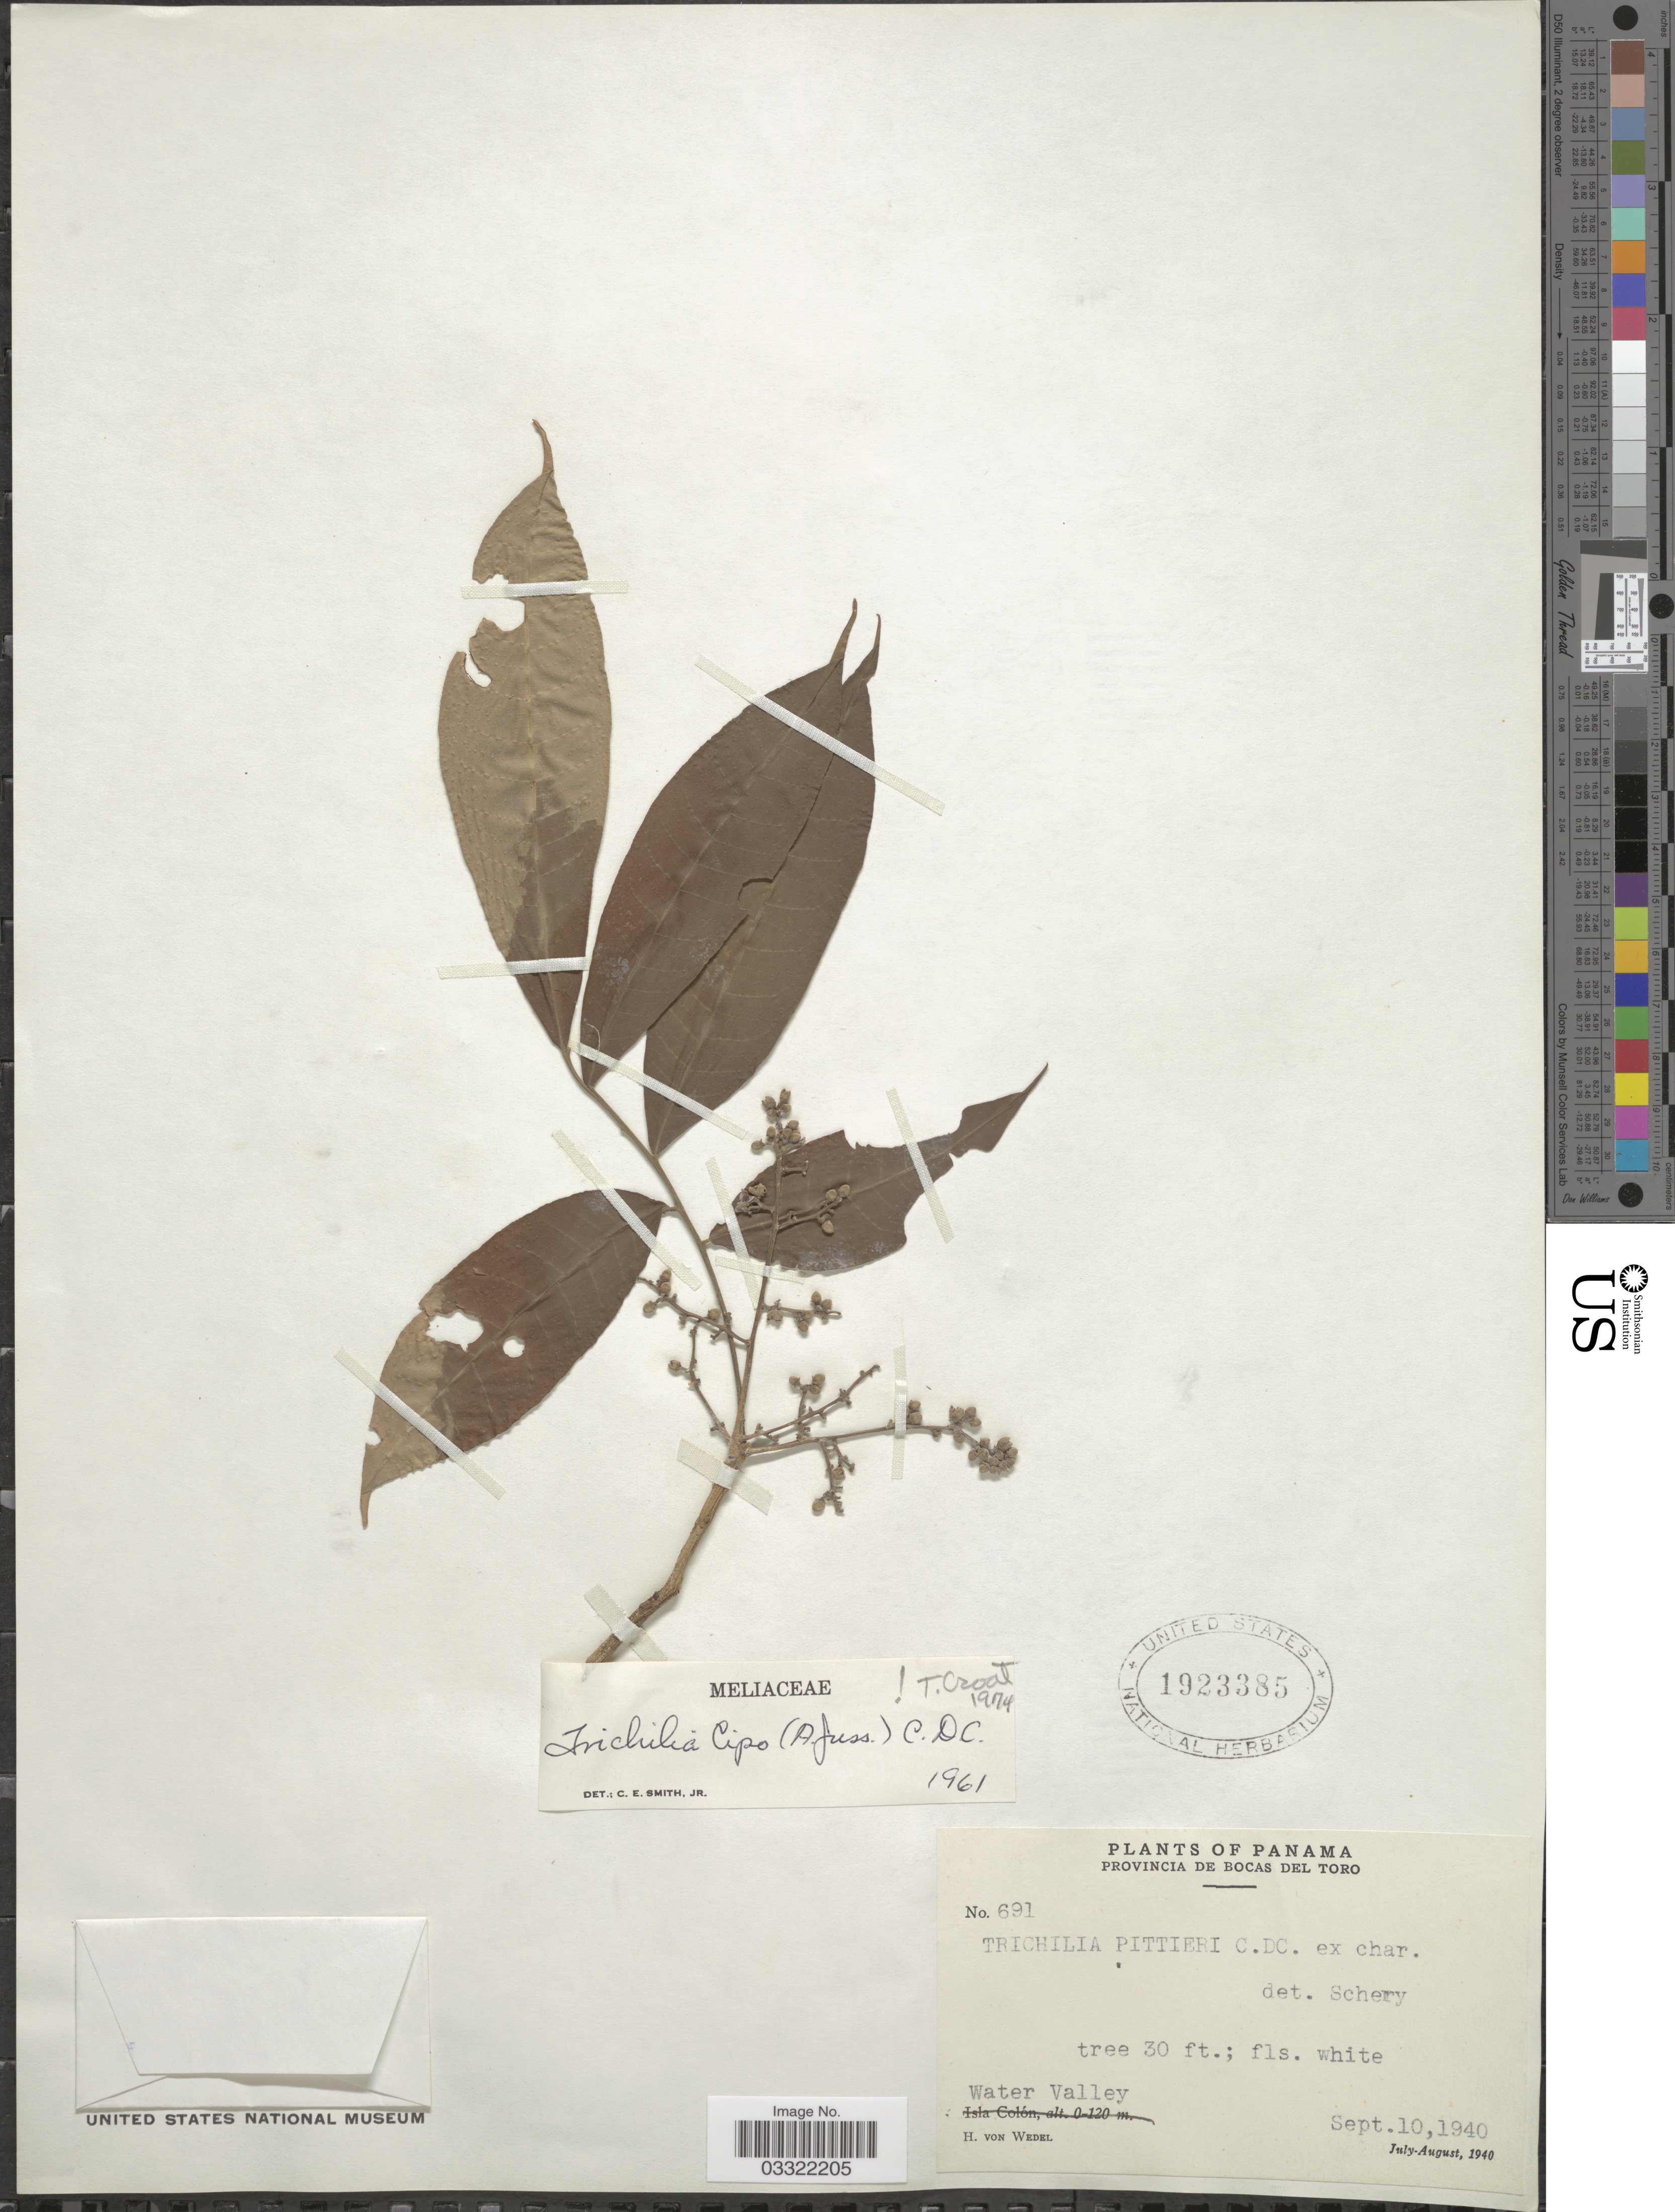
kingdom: Plantae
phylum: Tracheophyta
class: Magnoliopsida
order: Sapindales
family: Meliaceae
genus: Trichilia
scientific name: Trichilia cipo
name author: (A. Juss.) C. DC.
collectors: H. von Wedel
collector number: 691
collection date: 1940-09-10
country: Panama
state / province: Bocas del Toro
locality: Water Valley.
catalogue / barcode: US 1923385